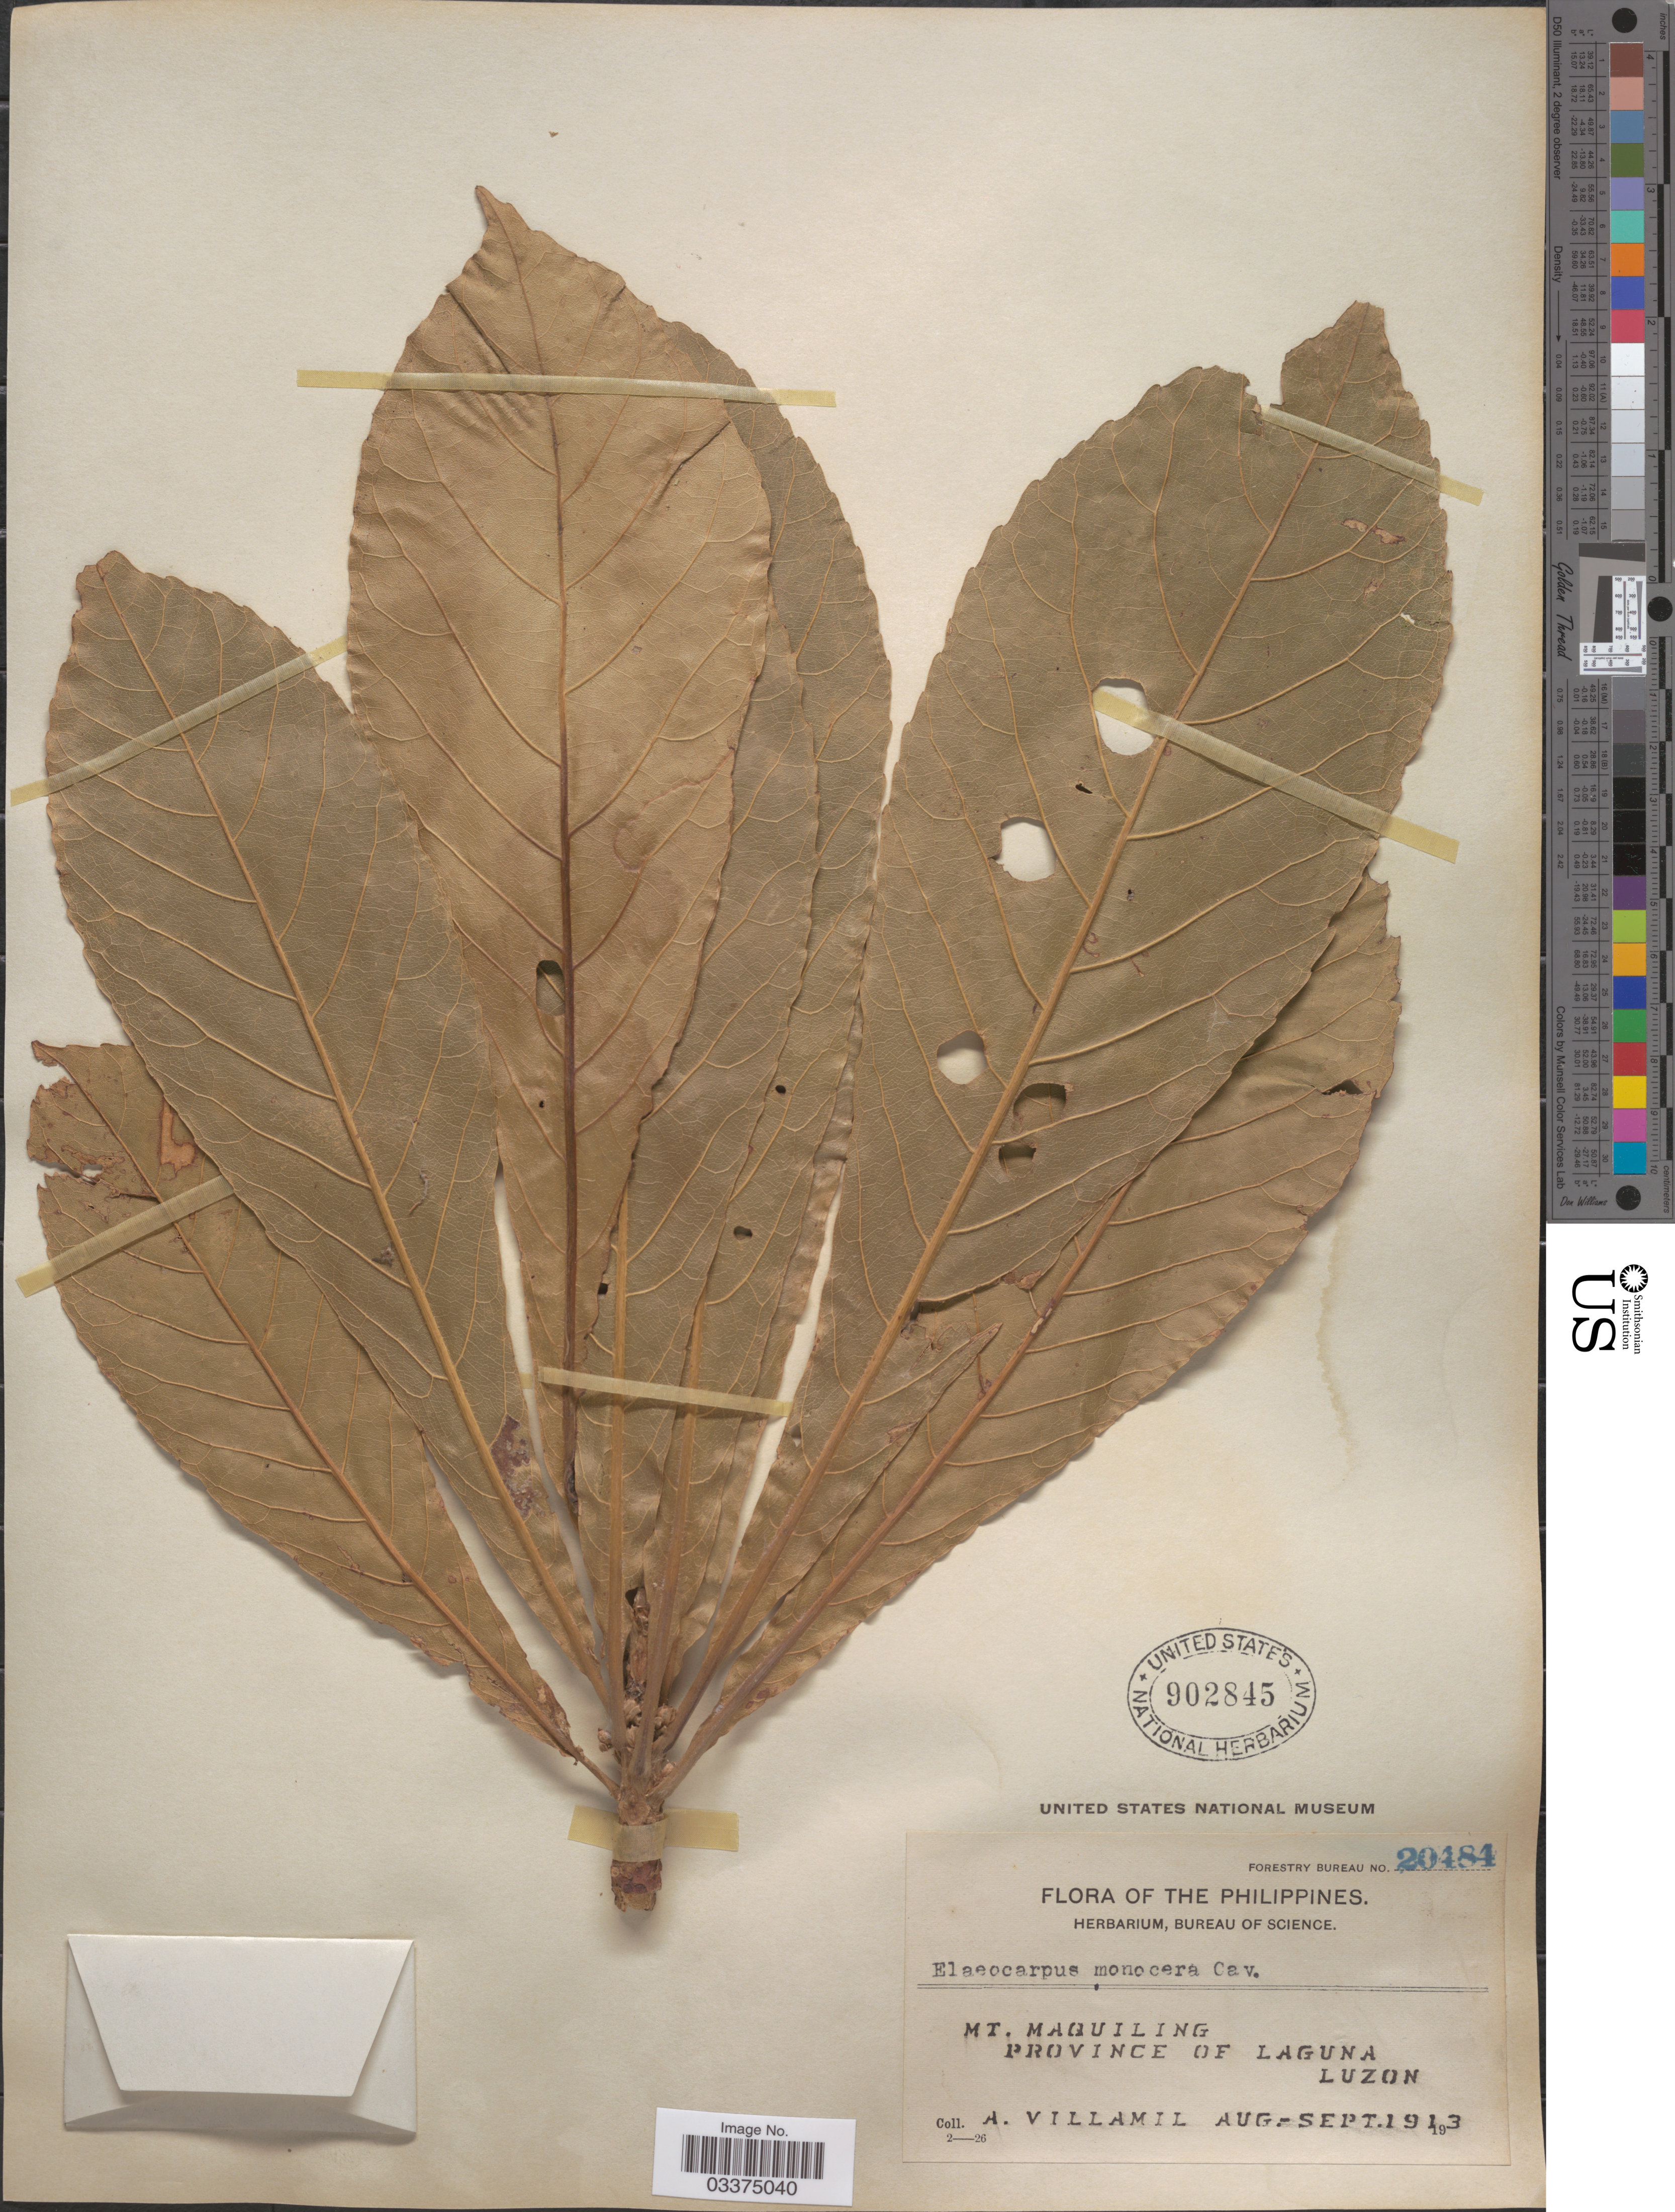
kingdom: Plantae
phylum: Tracheophyta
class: Magnoliopsida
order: Oxalidales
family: Elaeocarpaceae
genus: Elaeocarpus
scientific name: Elaeocarpus monocera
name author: Cav.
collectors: A. Villamil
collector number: Forestry Bureau 20484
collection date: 1913-08/1913-09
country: Philippines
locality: Mt. Maquiling. Province of Laguna, Luzon.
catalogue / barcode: US 902845